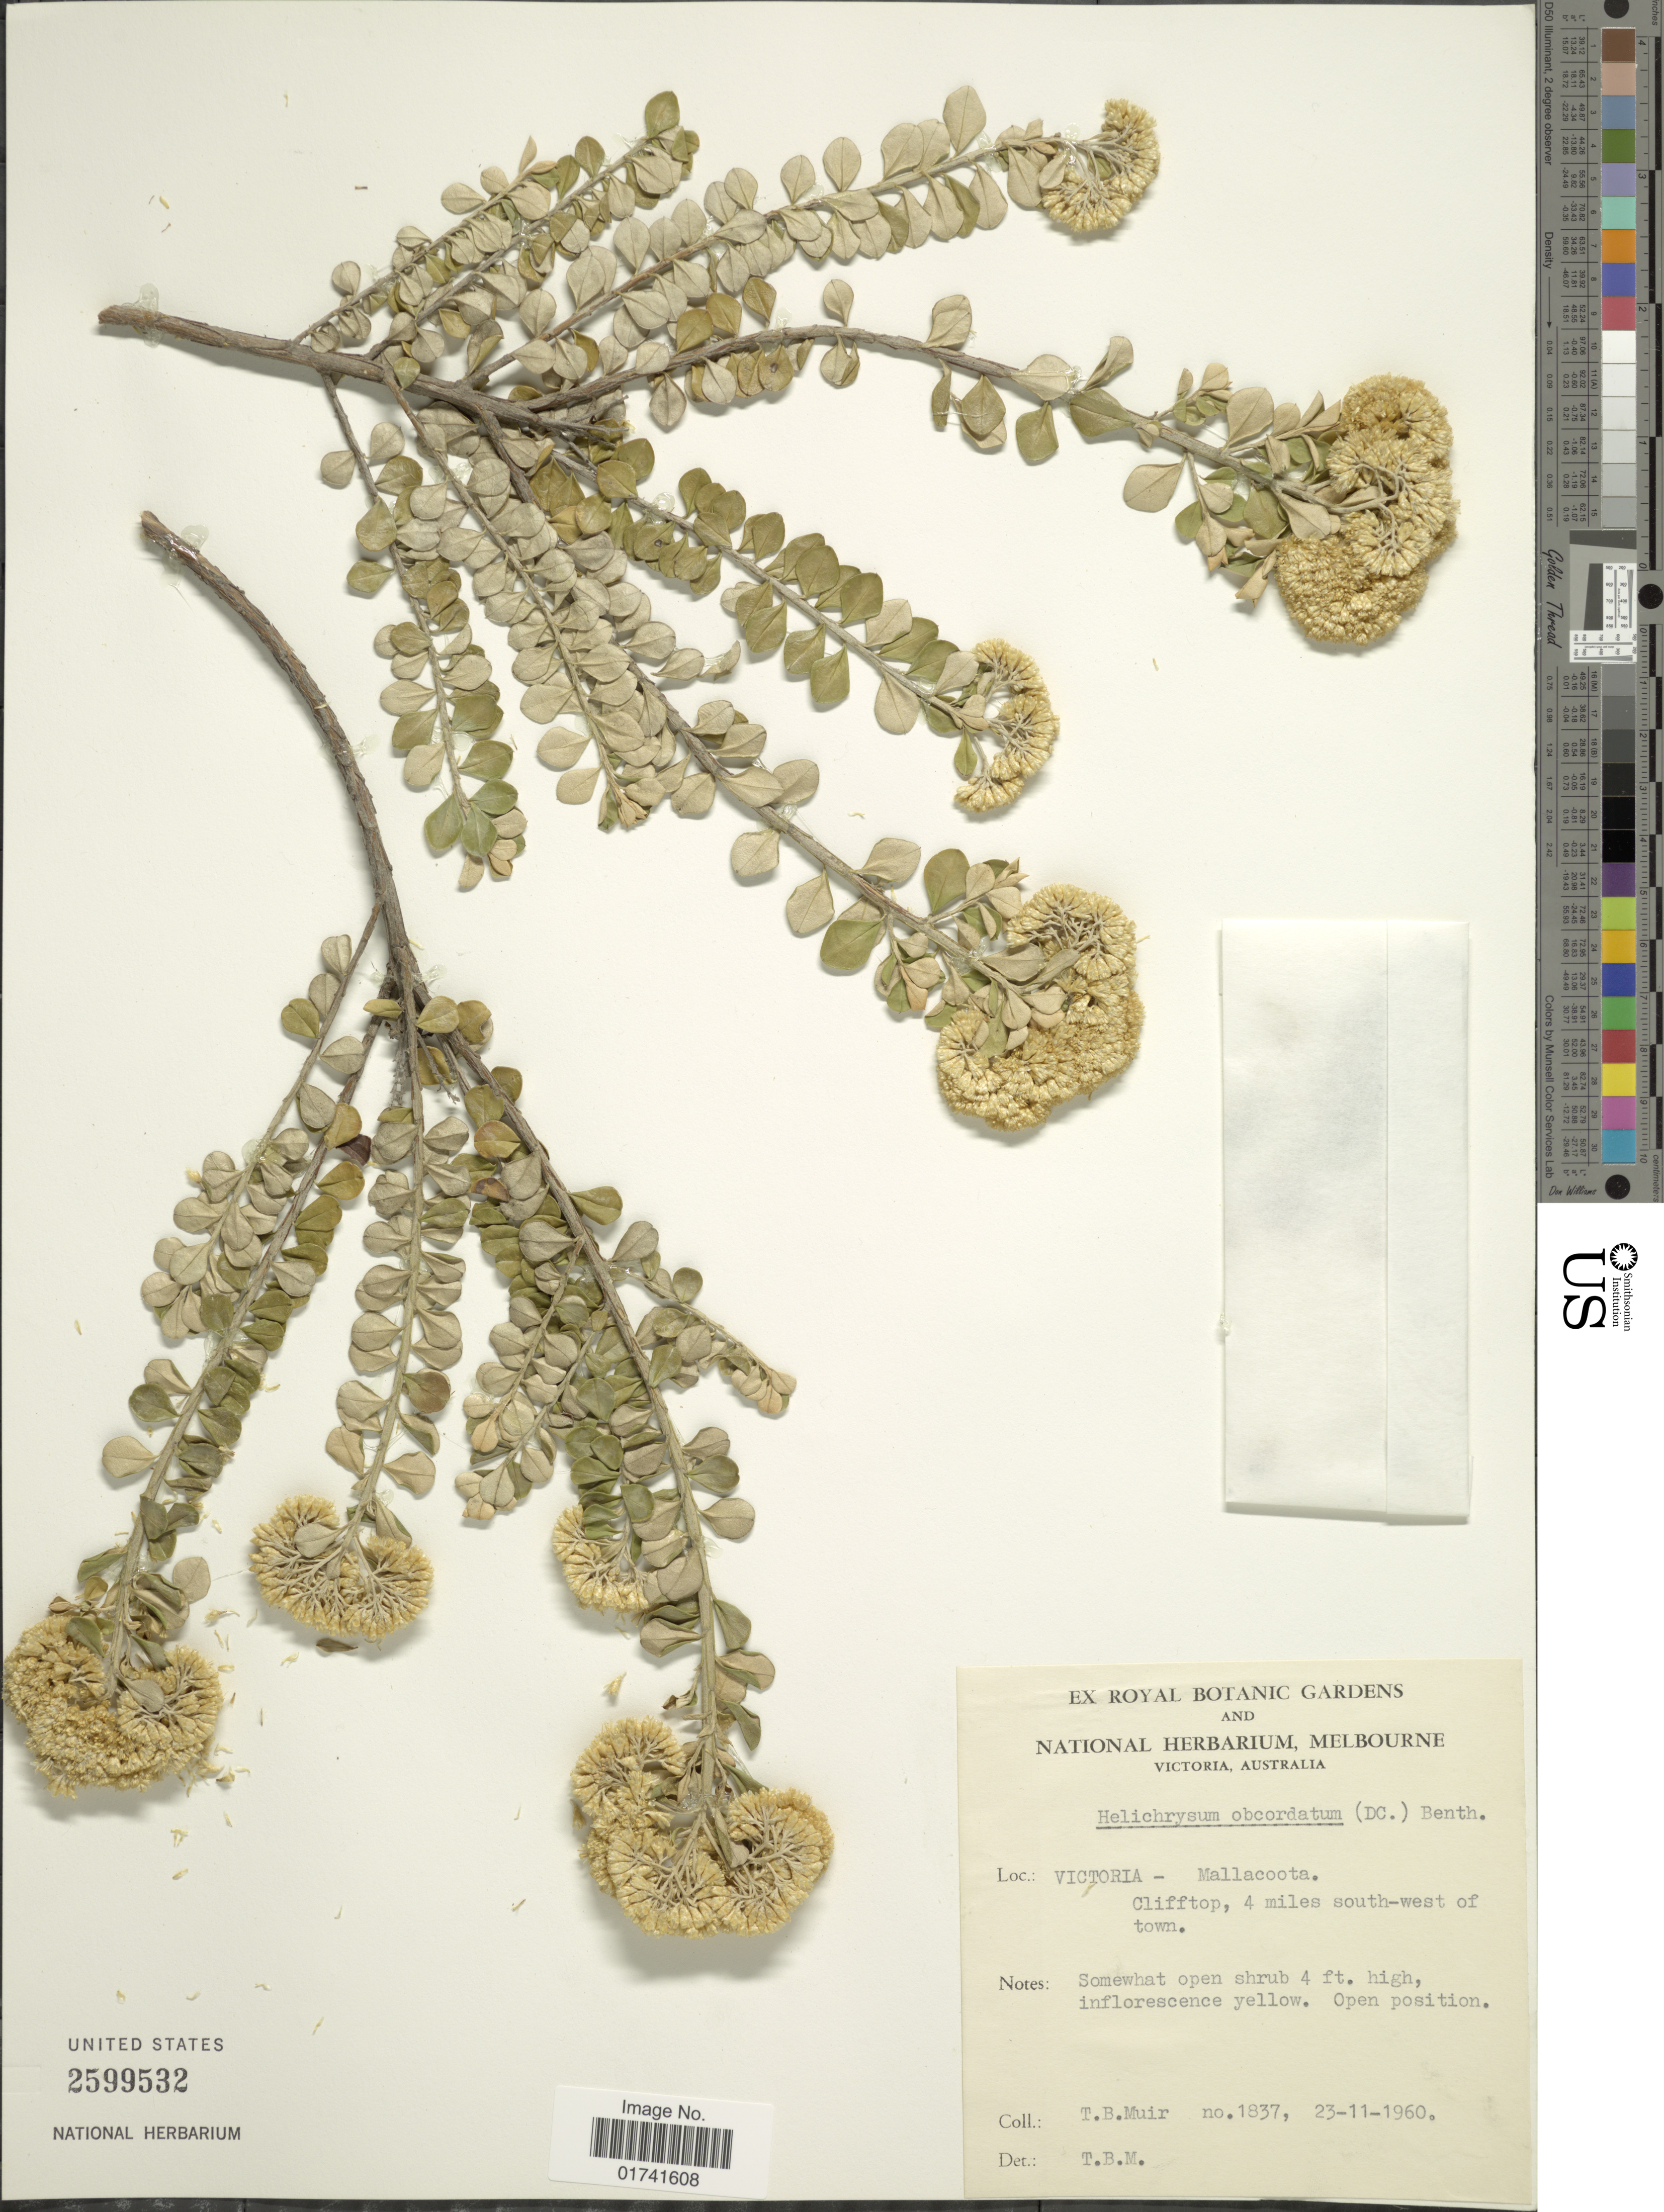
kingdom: Plantae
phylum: Tracheophyta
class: Magnoliopsida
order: Asterales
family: Asteraceae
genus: Ozothamnus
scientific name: Ozothamnus obcordatus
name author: DC.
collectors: T. Muir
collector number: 1837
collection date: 1960-11-23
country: Australia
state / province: Victoria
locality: Victoria - Mallacoota, Clifftop, 4 miles south-west of town.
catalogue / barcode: US 2599532